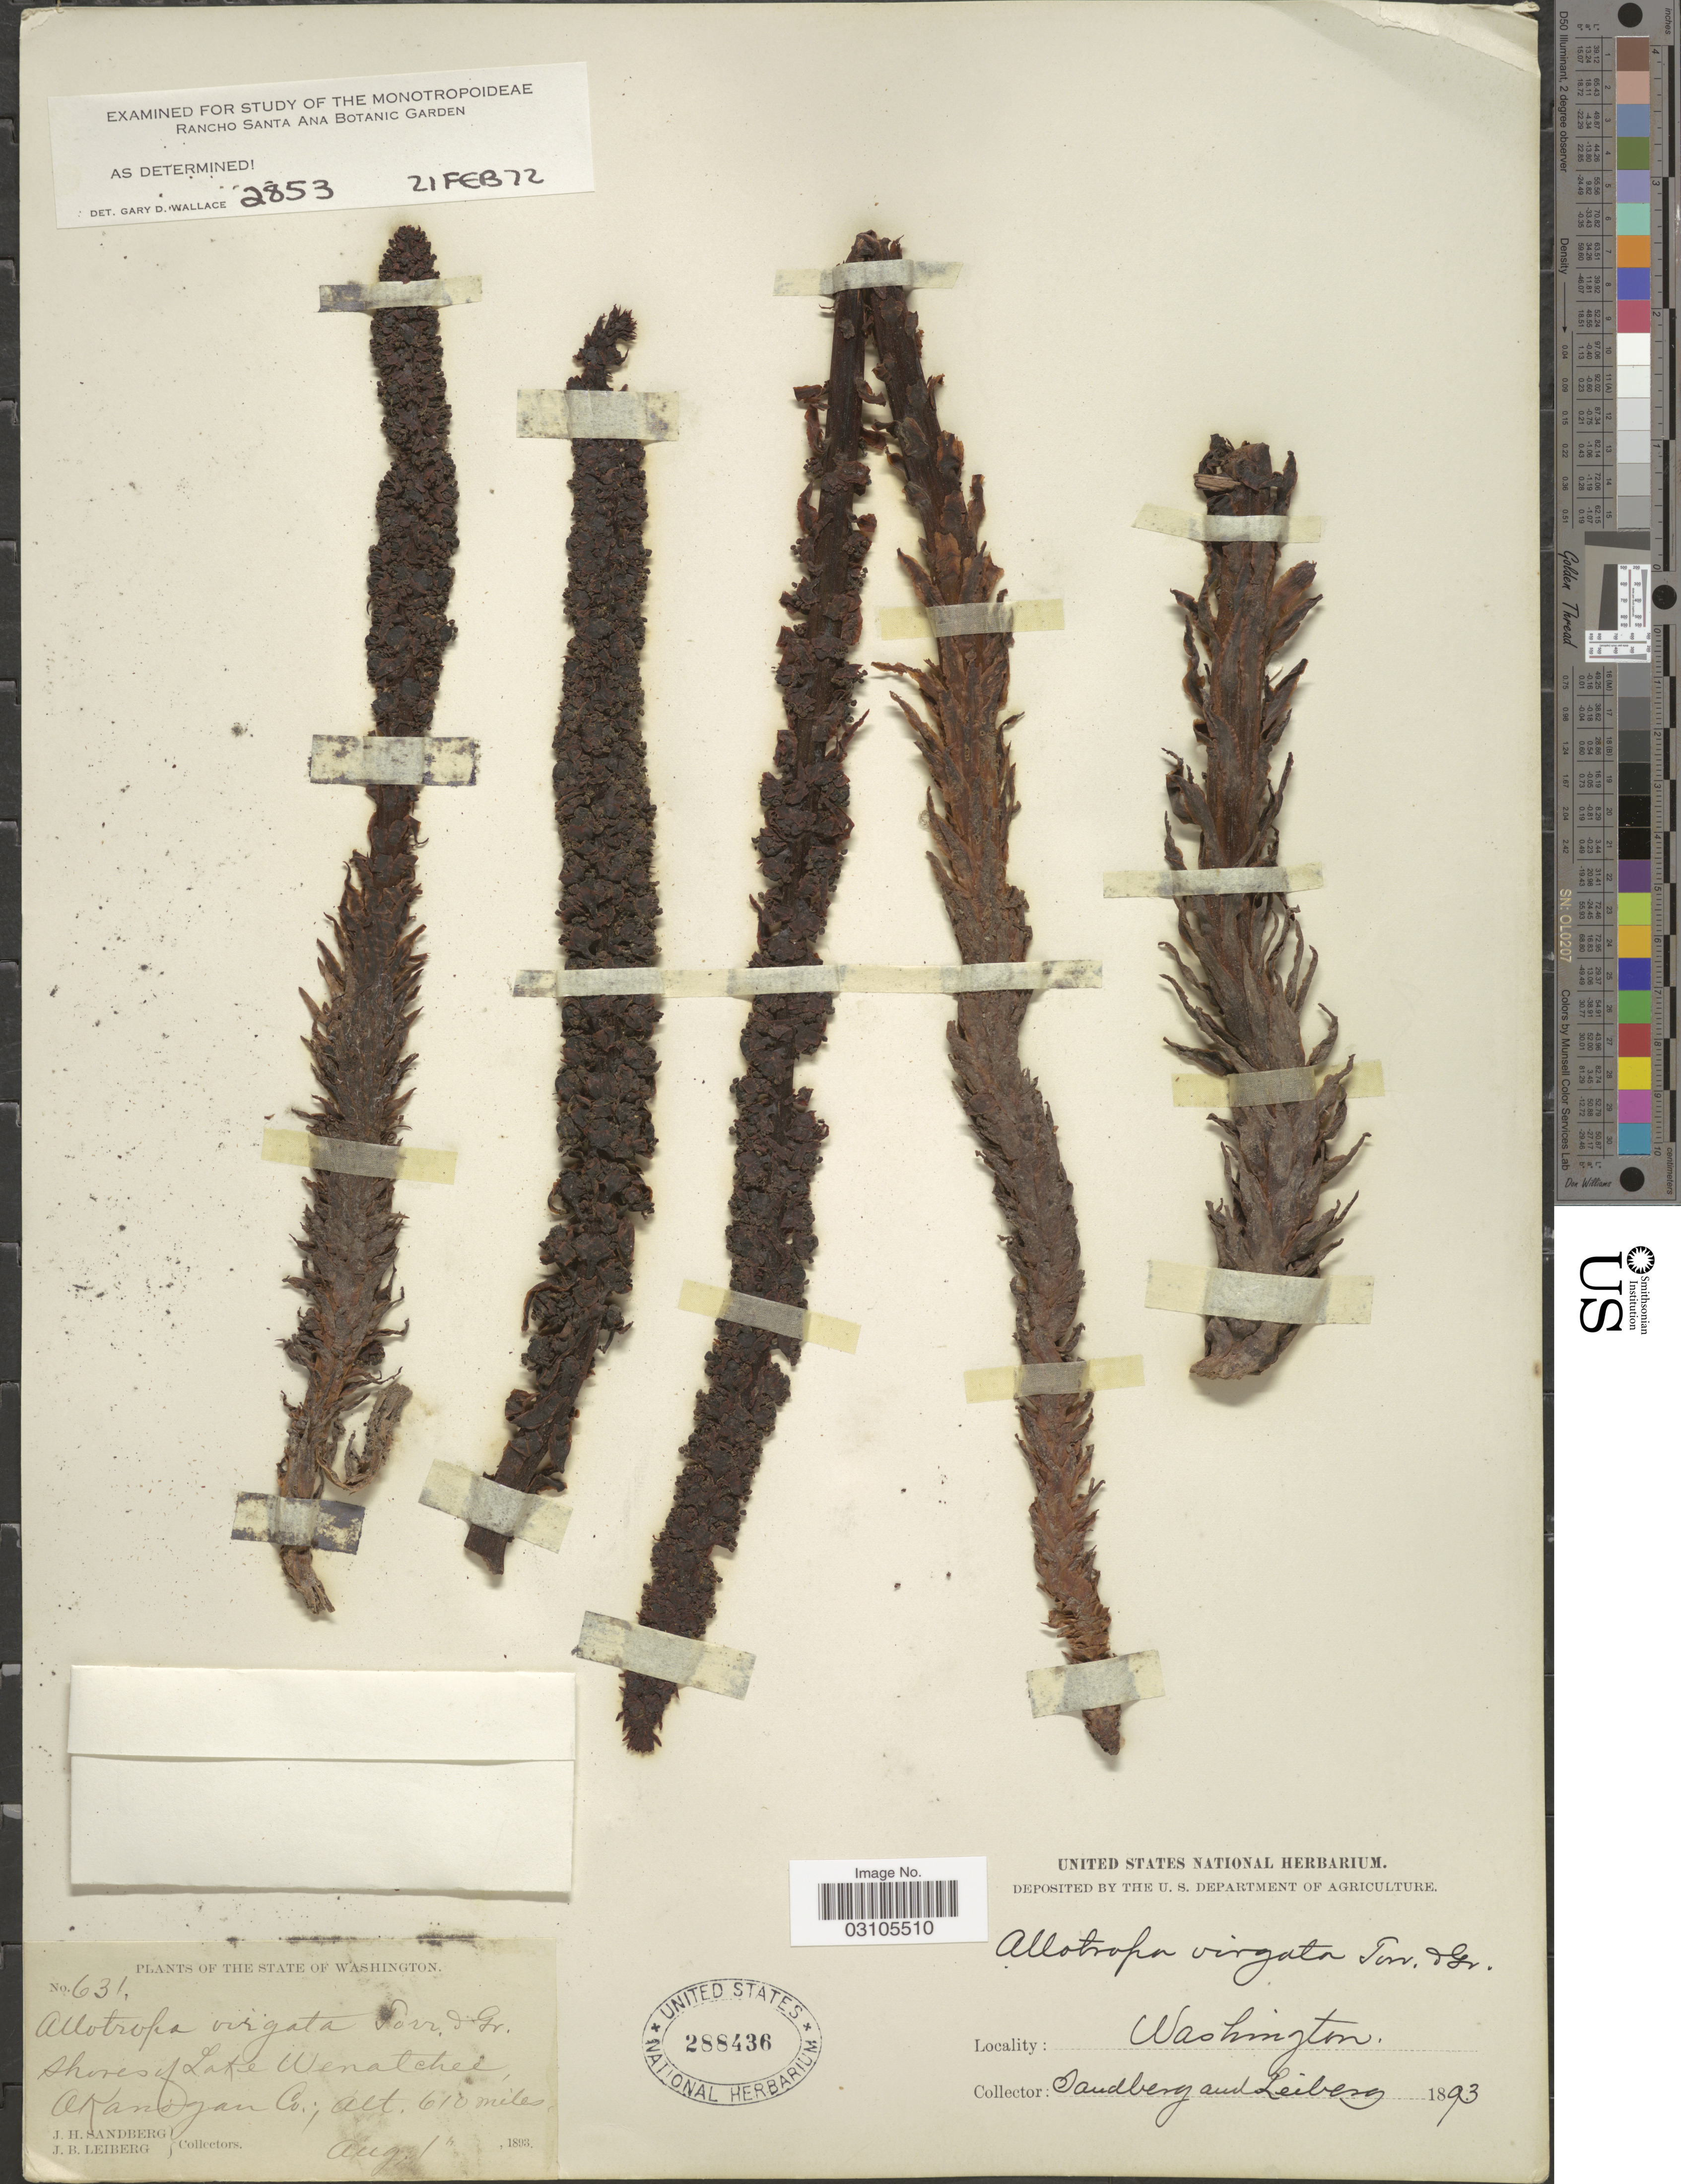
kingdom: Plantae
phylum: Tracheophyta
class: Magnoliopsida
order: Ericales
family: Ericaceae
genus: Allotropa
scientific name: Allotropa virgata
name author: Torr. & A. Gray ex A. Gray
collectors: J. H. Sandberg & J. B. Leiberg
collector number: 631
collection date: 1893-08-01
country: United States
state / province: Washington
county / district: Okanogan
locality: Shores of Lake Wenatchee, Okanogan Co.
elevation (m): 610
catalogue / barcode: US 288436